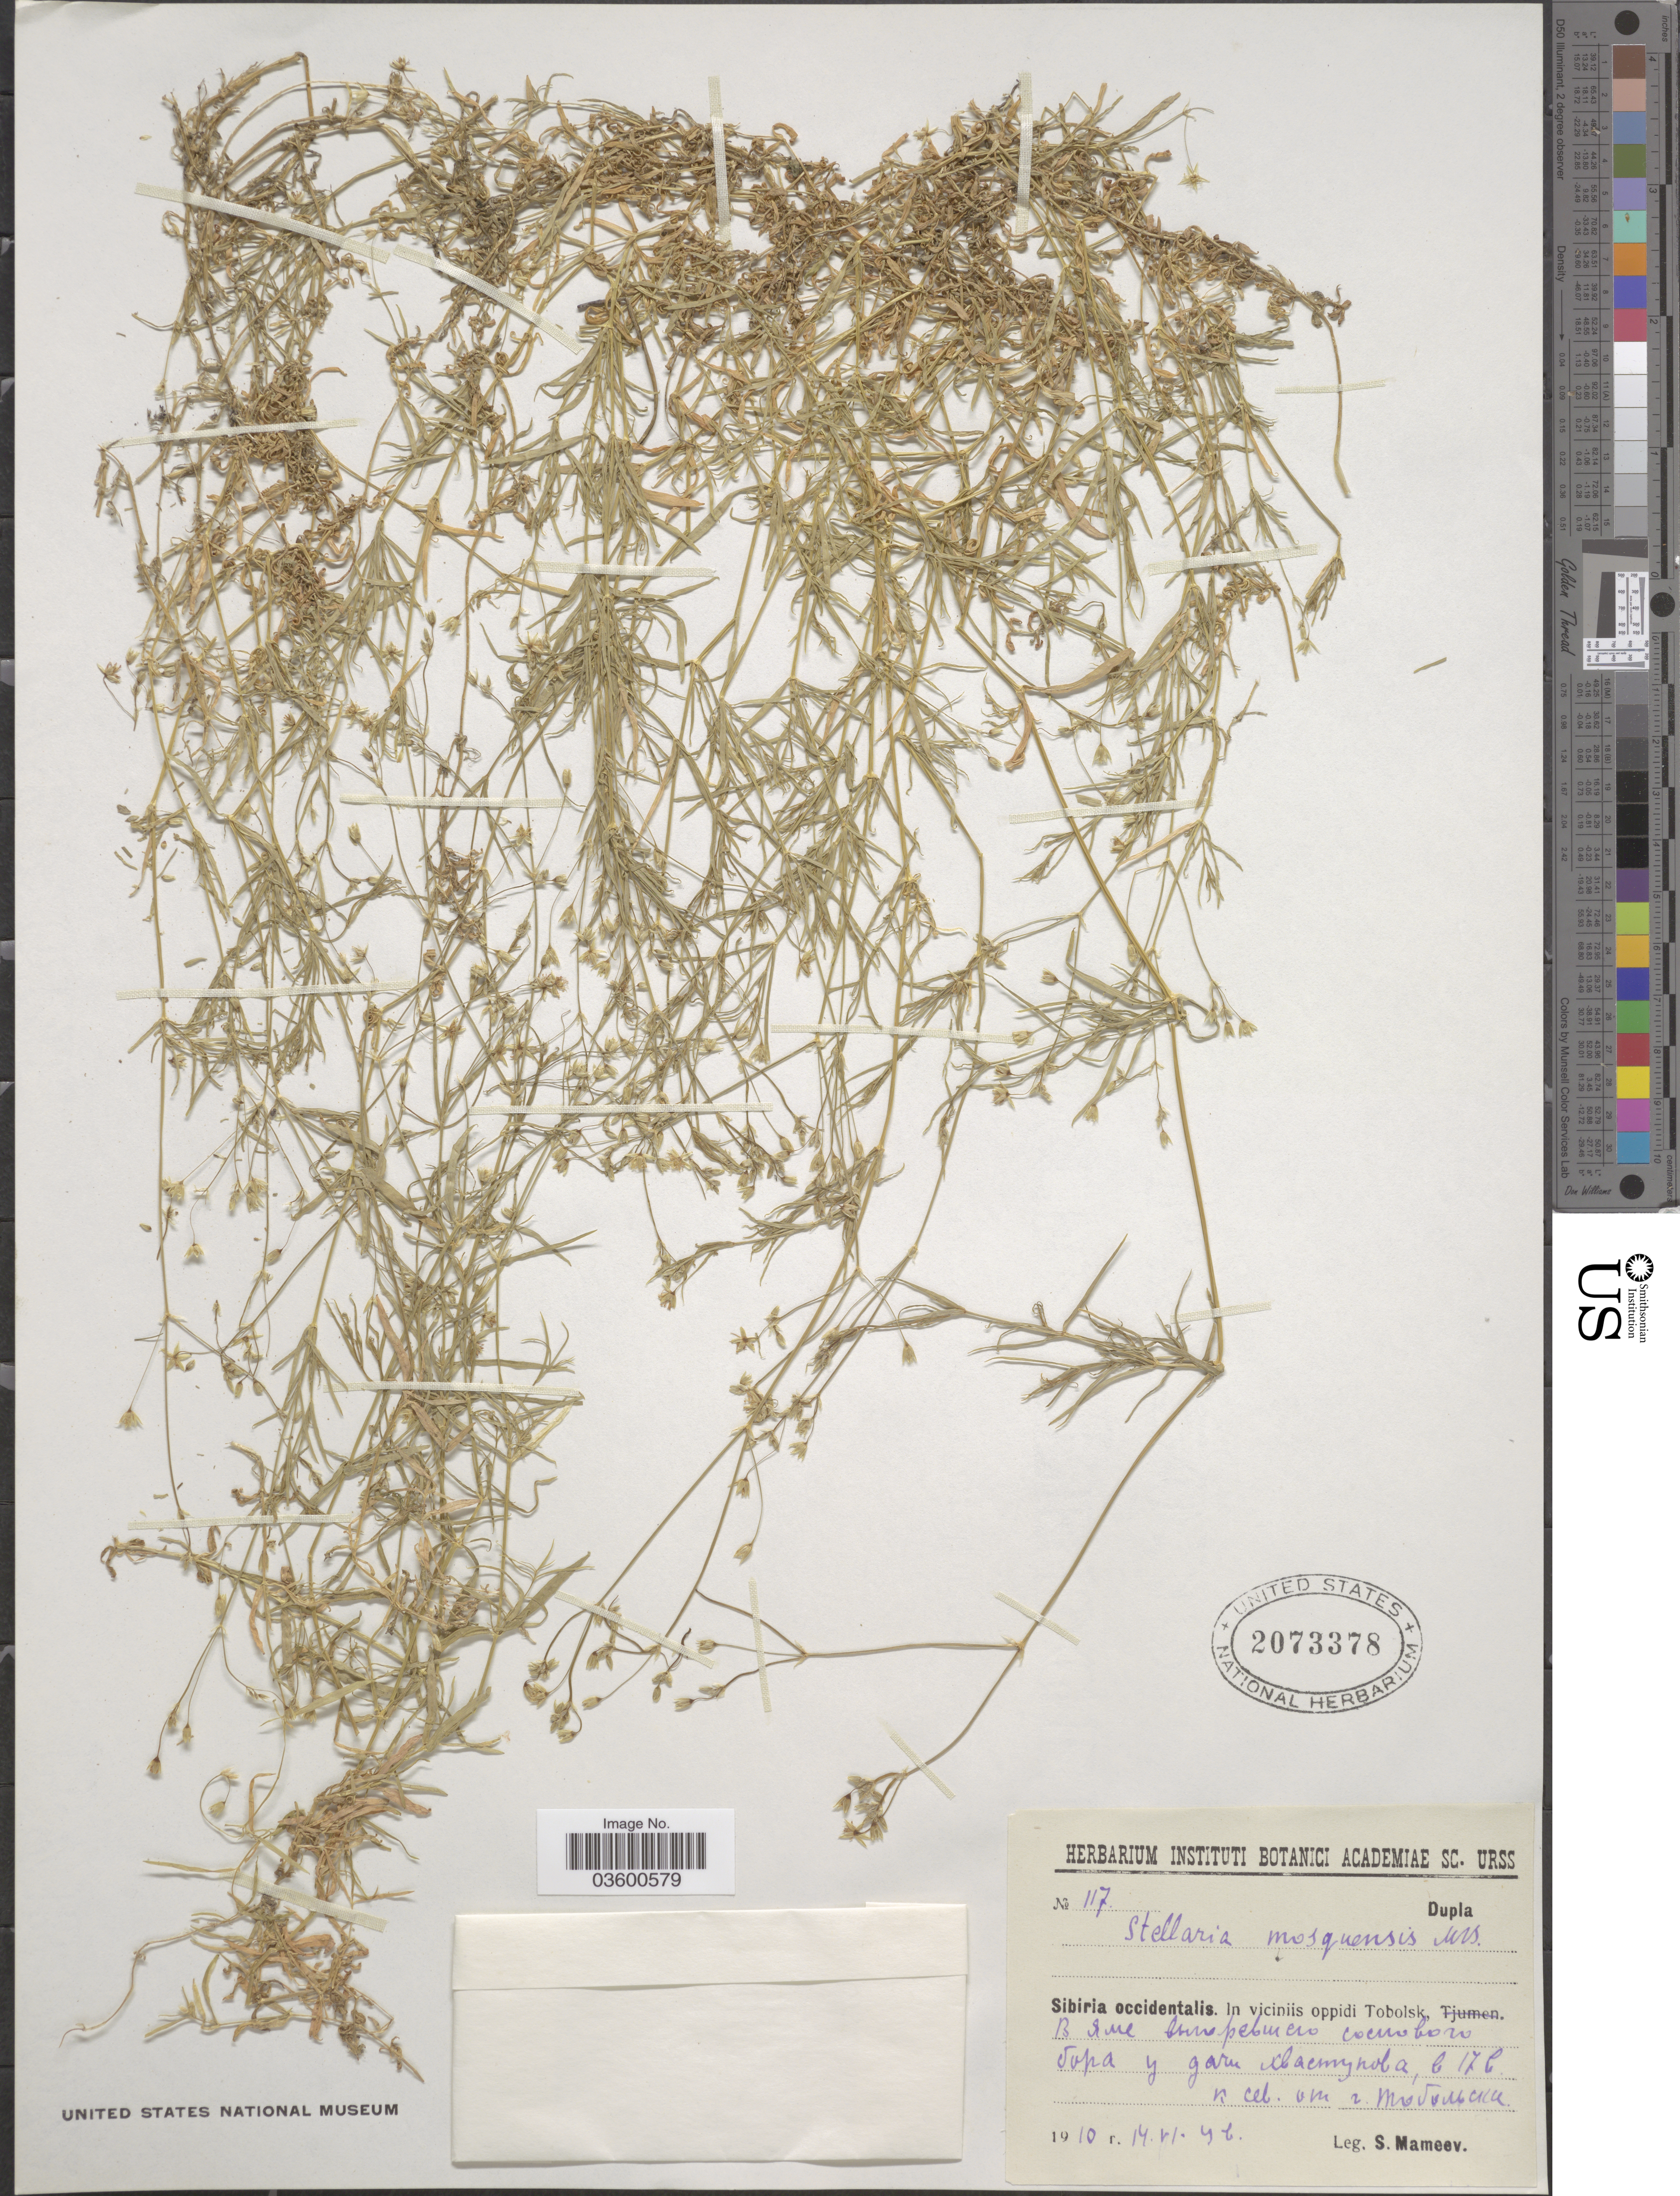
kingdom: Plantae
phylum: Tracheophyta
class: Magnoliopsida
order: Caryophyllales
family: Caryophyllaceae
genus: Stellaria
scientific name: Stellaria mosquiensis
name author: Willd. ex D.F.K. Schltdl.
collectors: S. Mameev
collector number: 117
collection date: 1910-06-14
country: Russian Federation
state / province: Tyumen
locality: Sibiria occidentalis. In viciniis oppidi Tobolsk, X.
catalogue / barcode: US 2073378